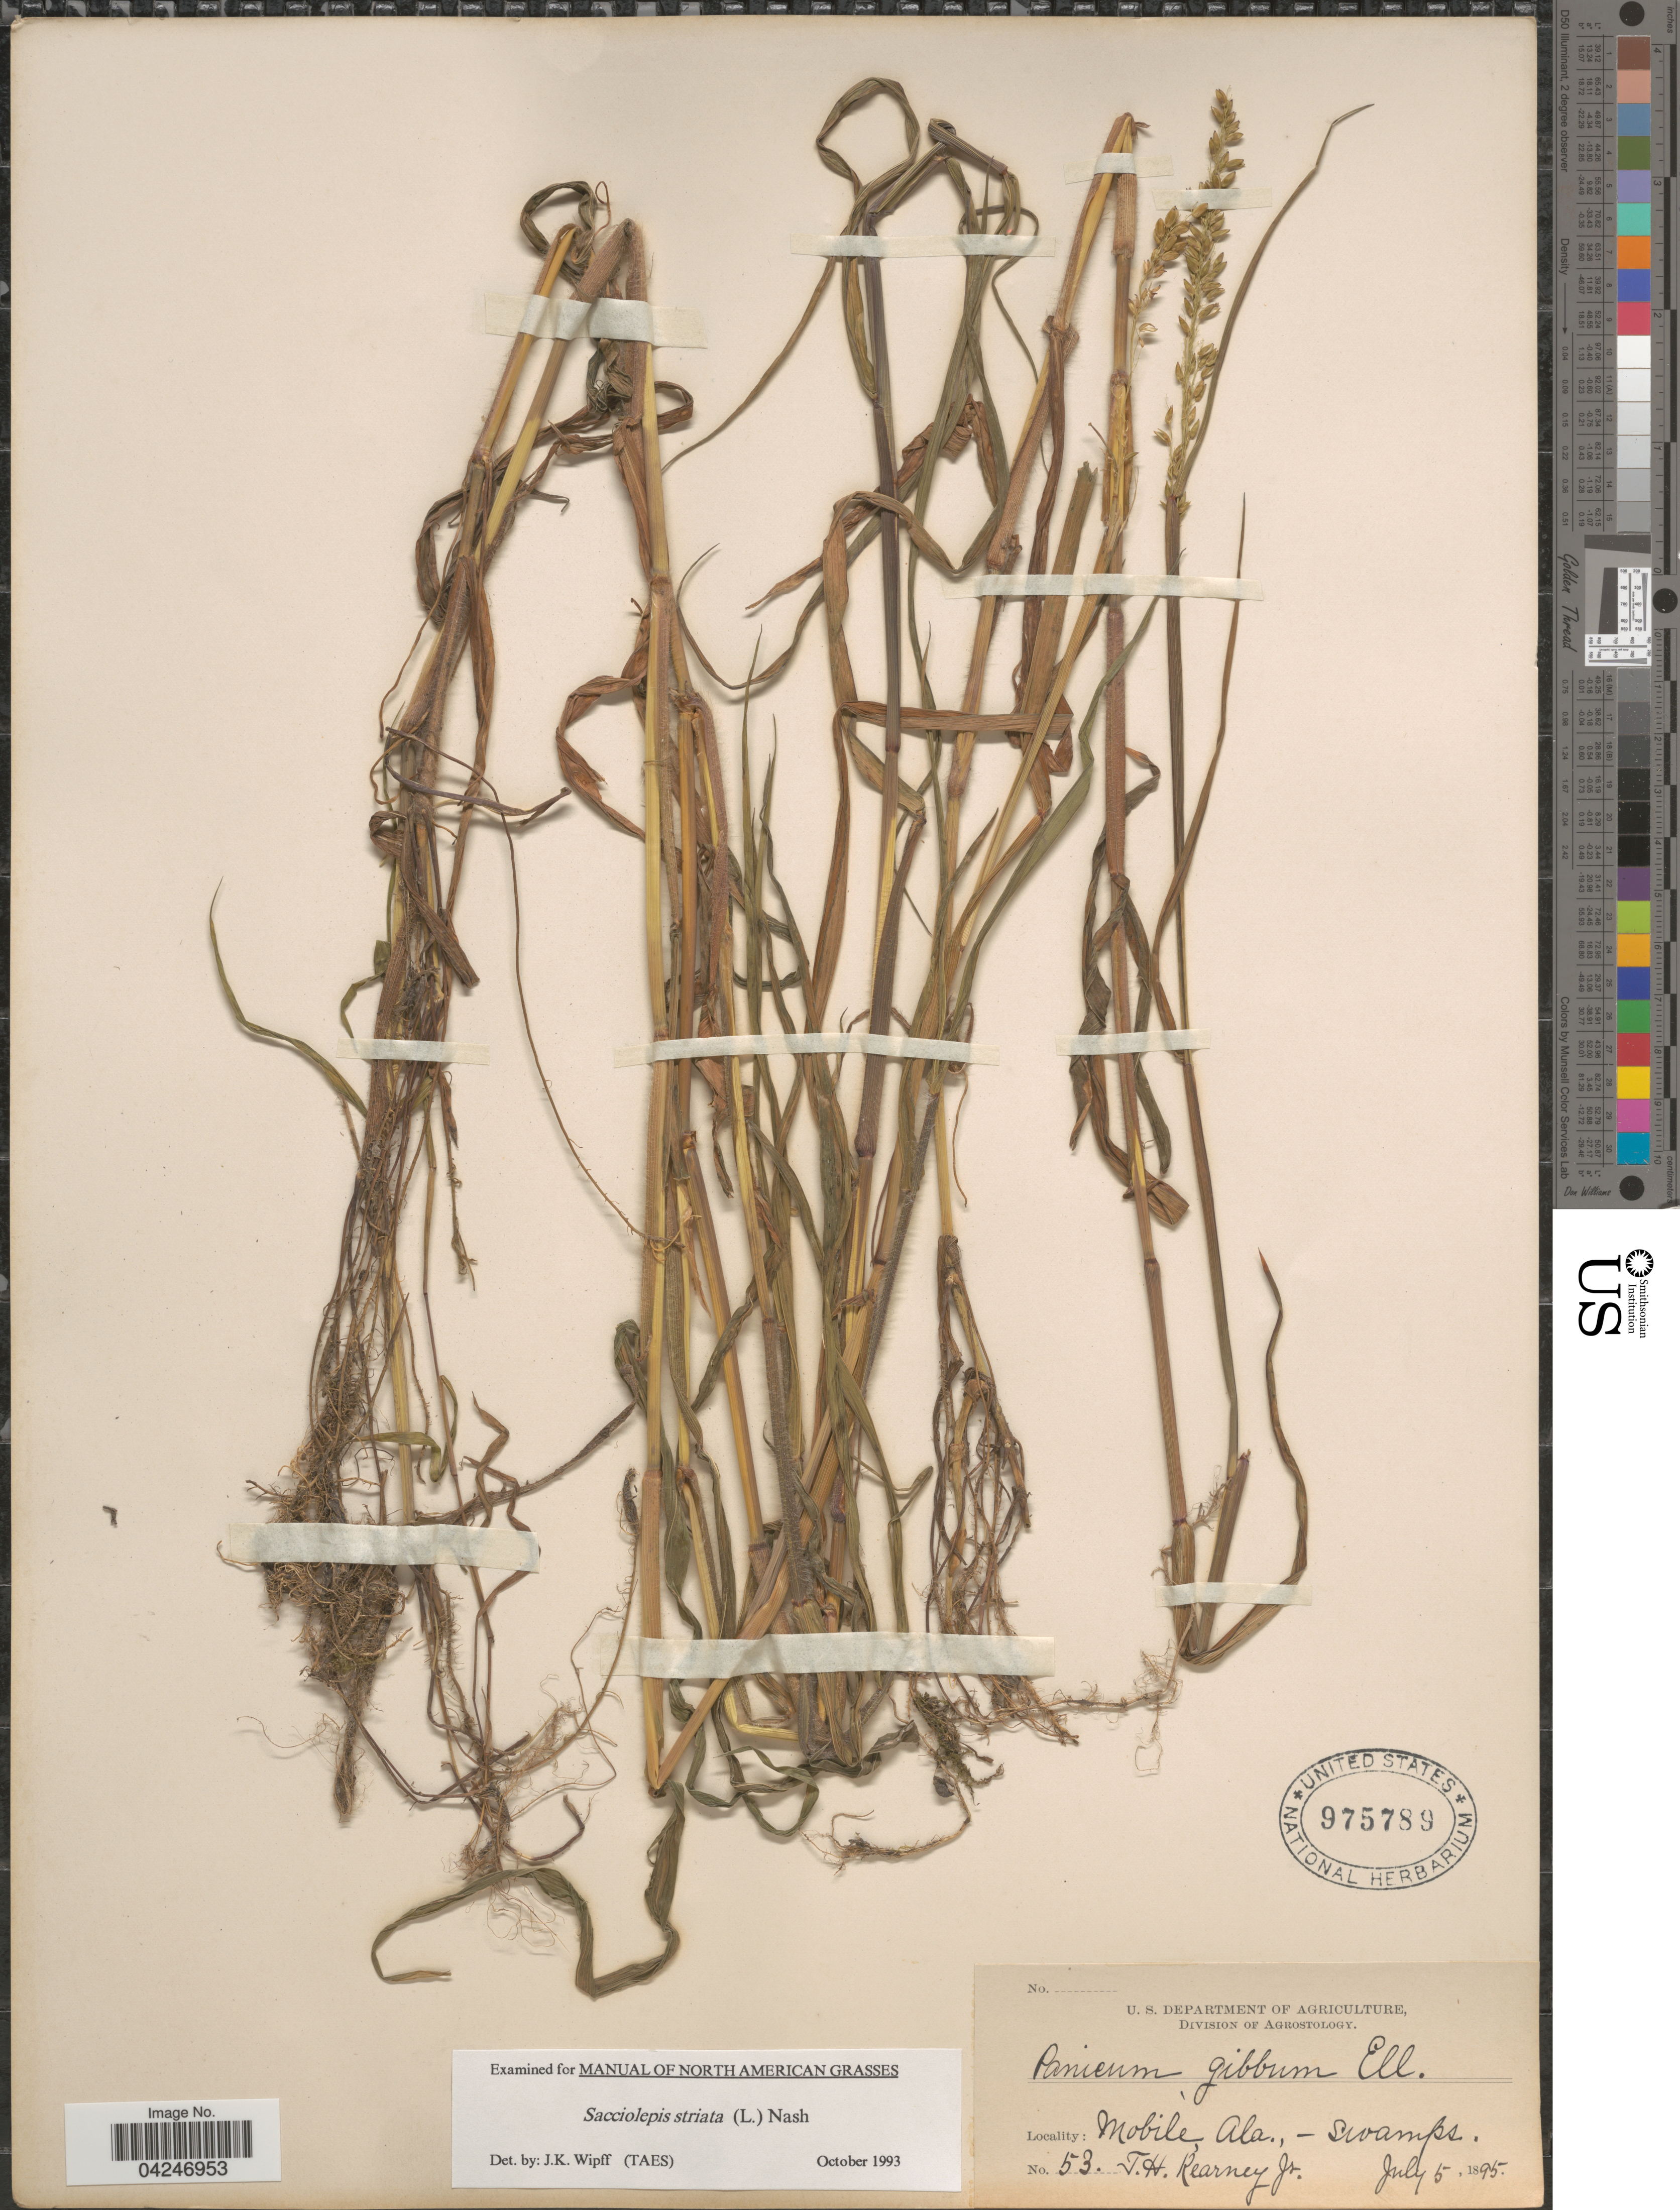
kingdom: Plantae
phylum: Tracheophyta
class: Liliopsida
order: Poales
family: Poaceae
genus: Sacciolepis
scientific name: Sacciolepis striata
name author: (L.) Nash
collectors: T. H. Kearney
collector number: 53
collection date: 1895-07-05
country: United States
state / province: Alabama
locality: Mobile.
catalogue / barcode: US 975789